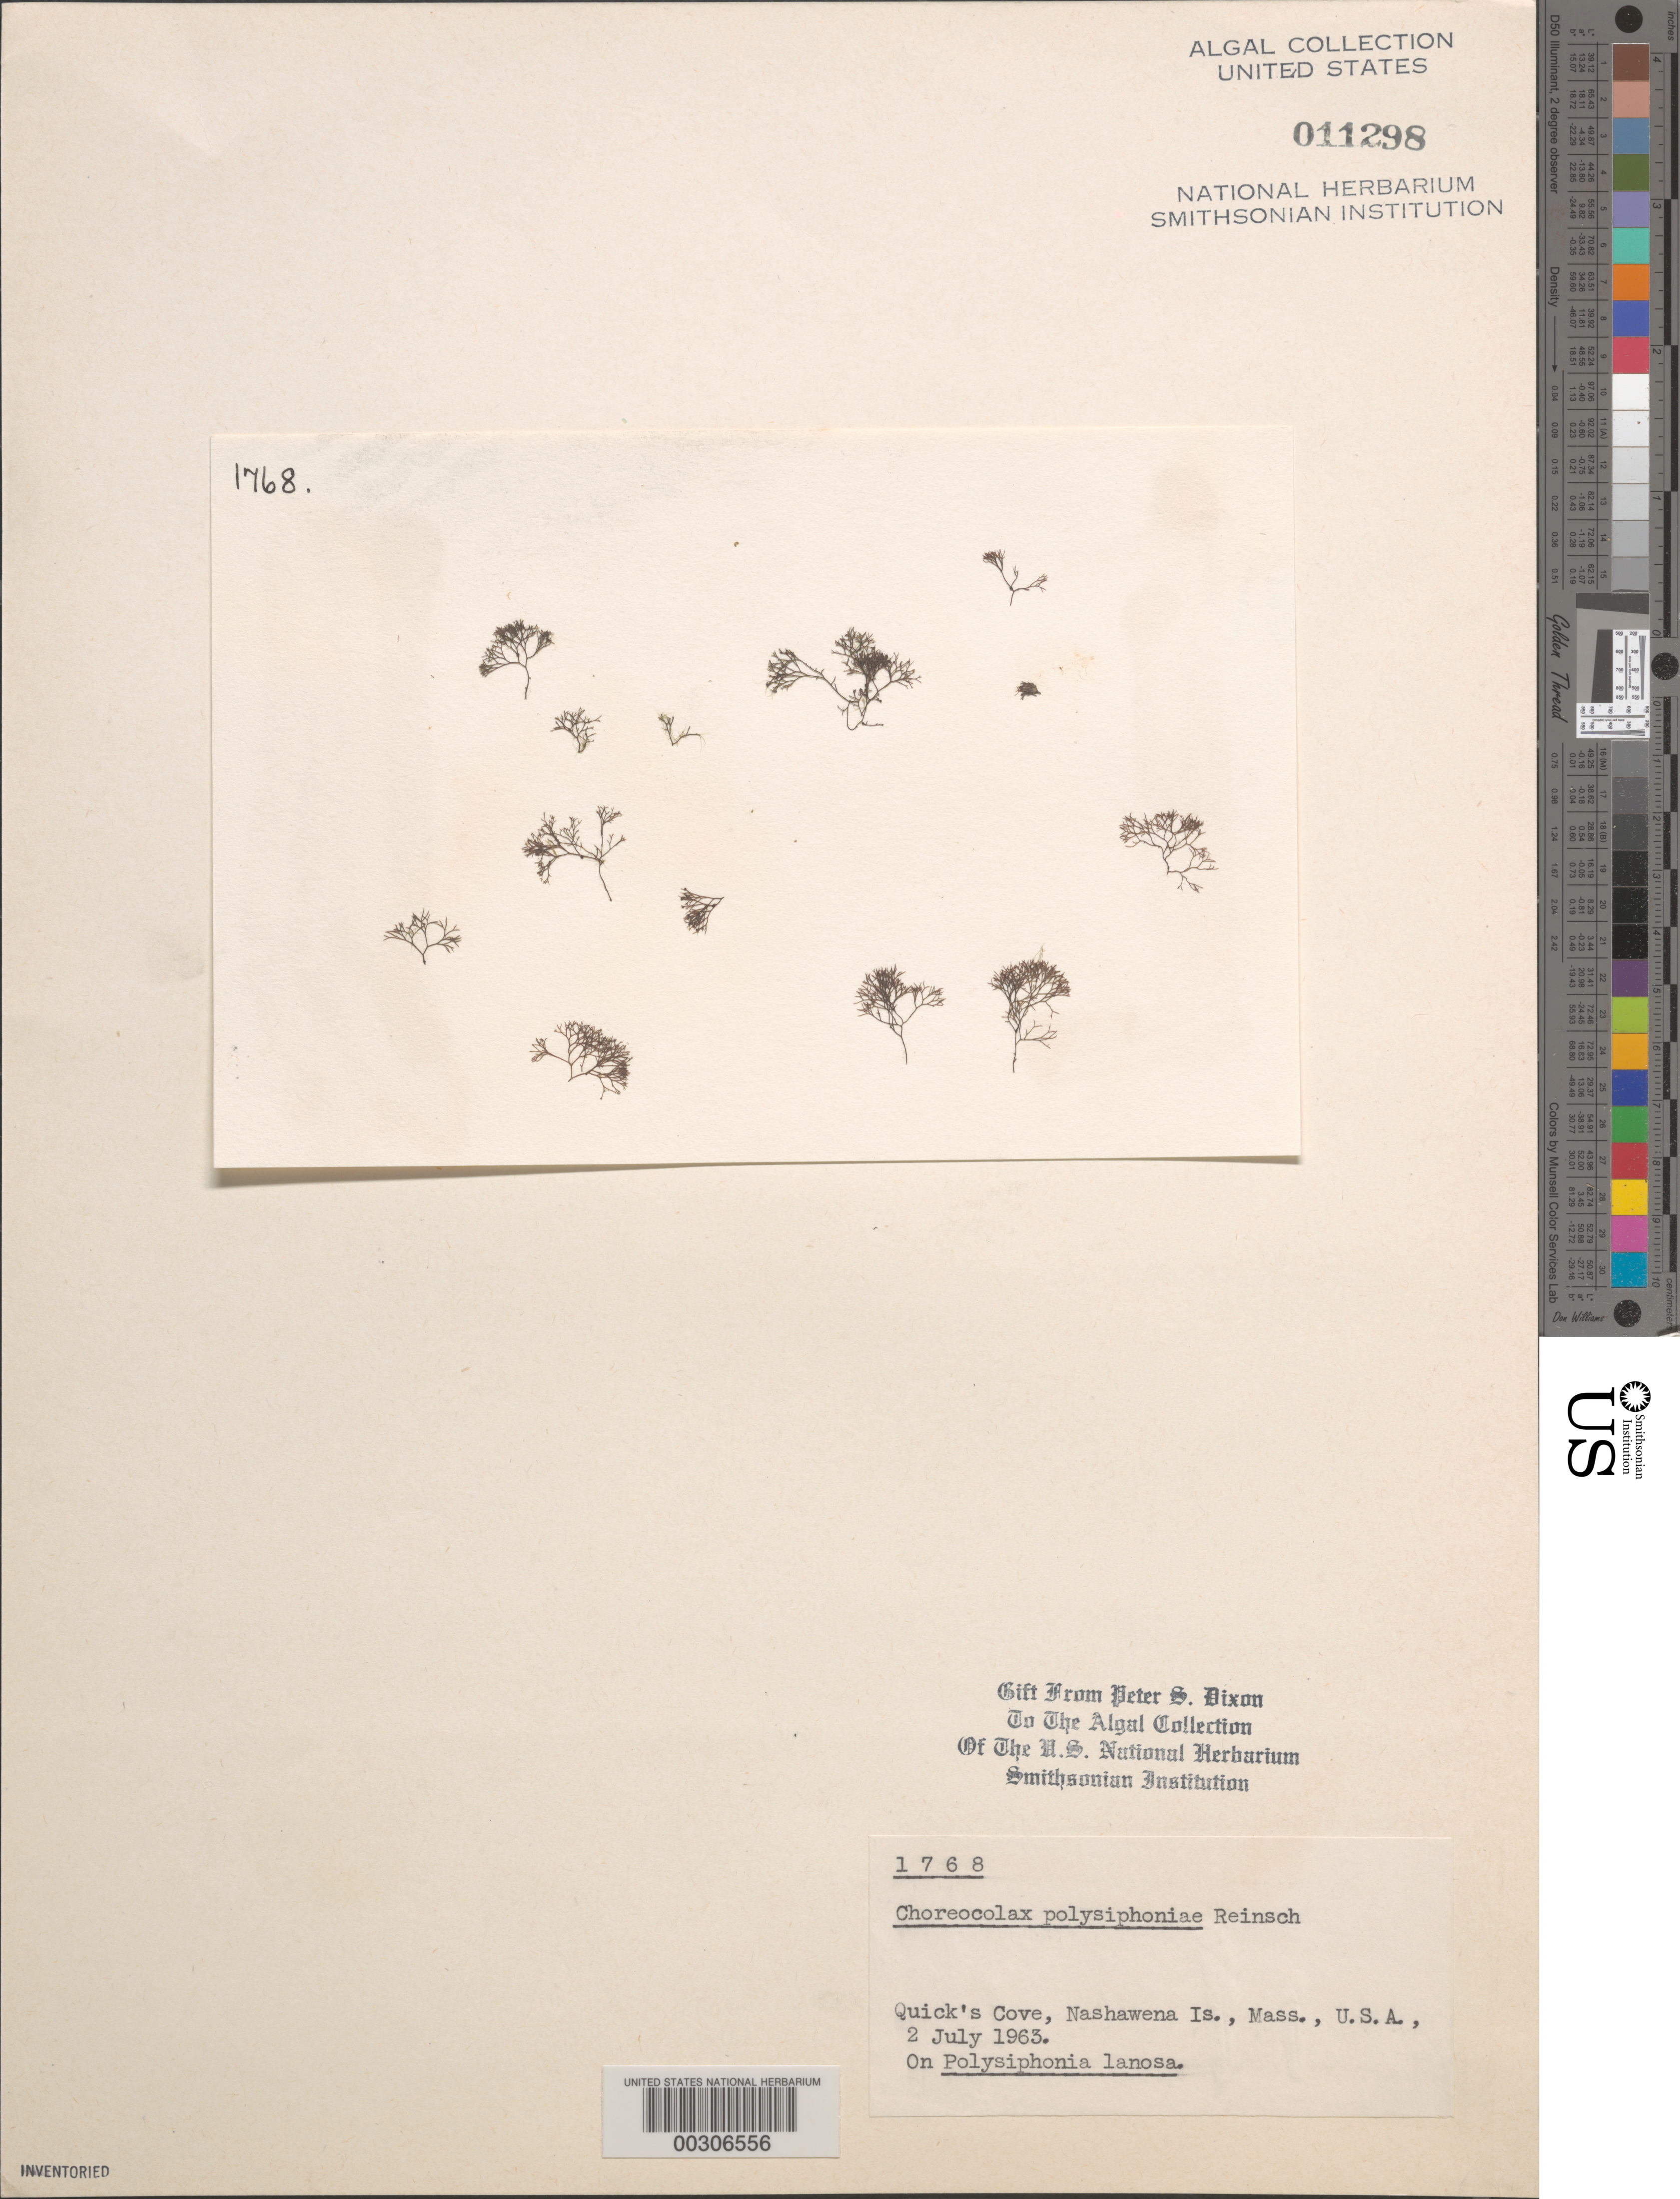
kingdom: Plantae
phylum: Rhodophyta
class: Florideophyceae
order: Gigartinales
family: Choreocolacaceae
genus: Choreocolax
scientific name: Choreocolax polysiphoniae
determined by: Dixon, P. S.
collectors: P. S. Dixon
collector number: PSD 1768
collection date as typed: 02 Jul 1963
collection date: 1963-07-02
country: United States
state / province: Massachusetts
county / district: Dukes County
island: Nashawena Island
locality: Quick's Cove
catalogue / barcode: US 11298